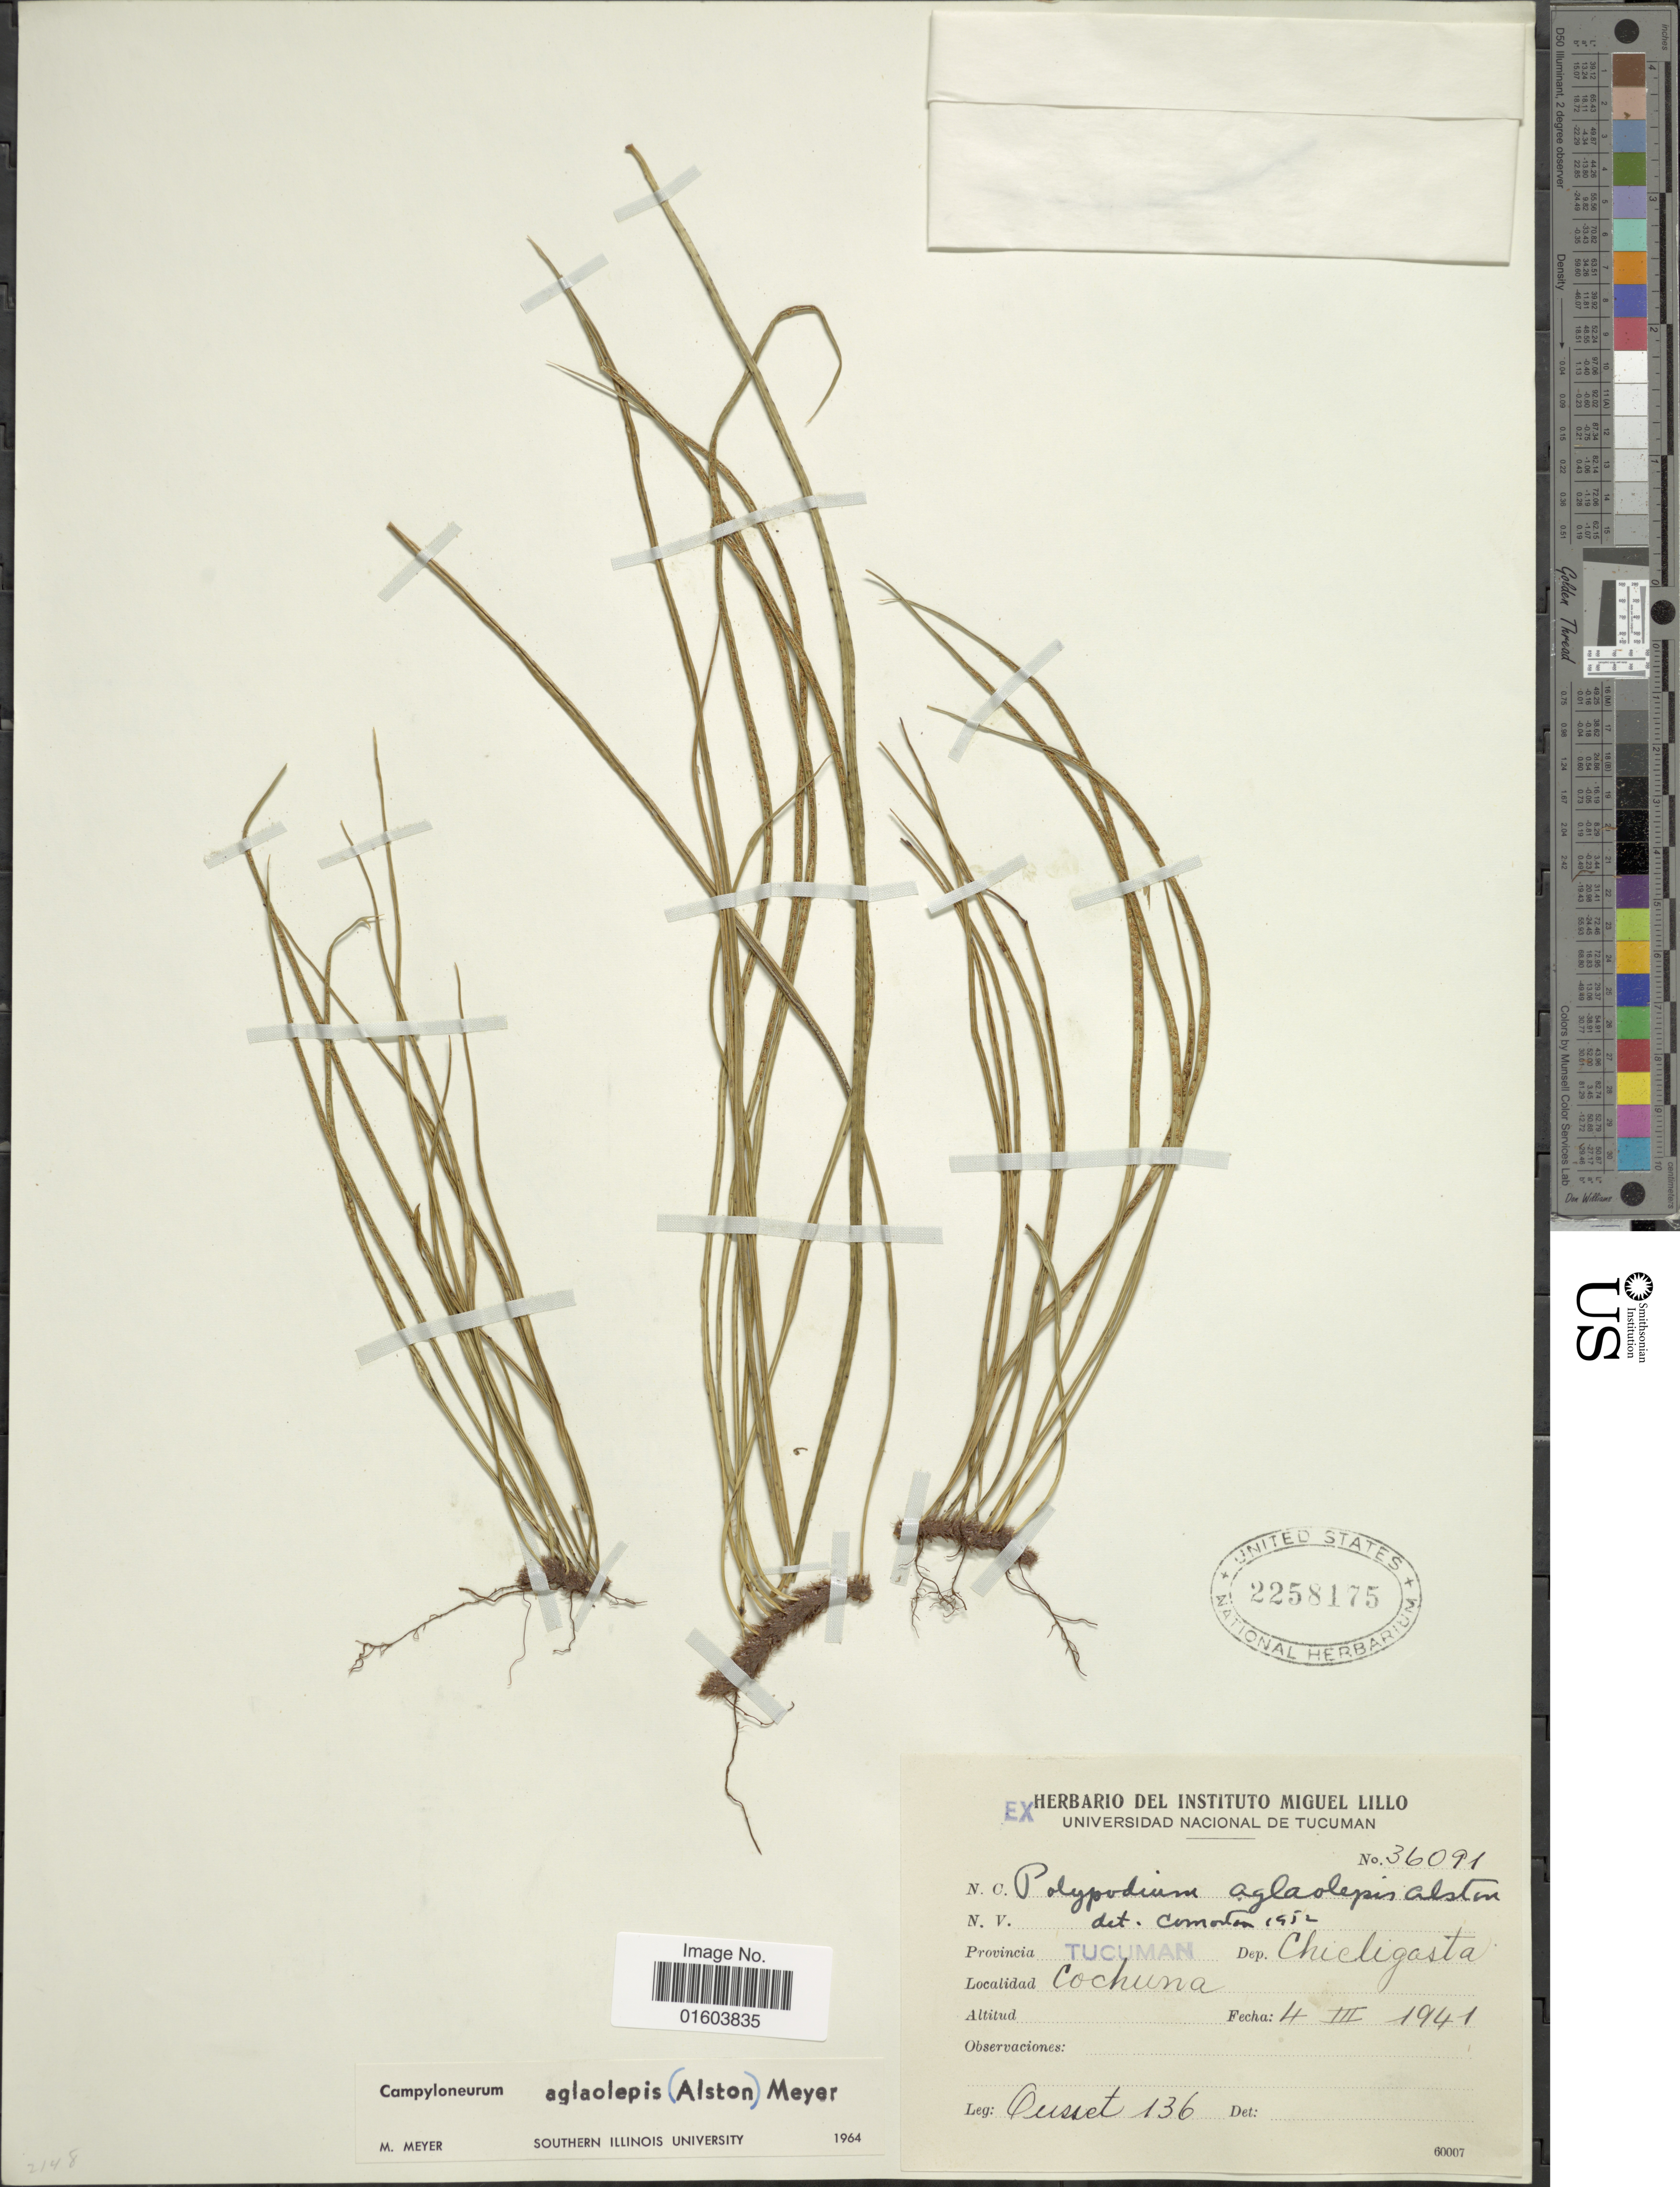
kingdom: Plantae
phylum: Tracheophyta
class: Polypodiopsida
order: Polypodiales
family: Polypodiaceae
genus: Campyloneurum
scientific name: Campyloneurum aglaolepis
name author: (Alston) Sota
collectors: Ousset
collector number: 136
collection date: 1941-03-04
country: Argentina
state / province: Tucuman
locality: Provincia Tucuman, Dep. Chiligasta, Cochuna.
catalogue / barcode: US 2258175